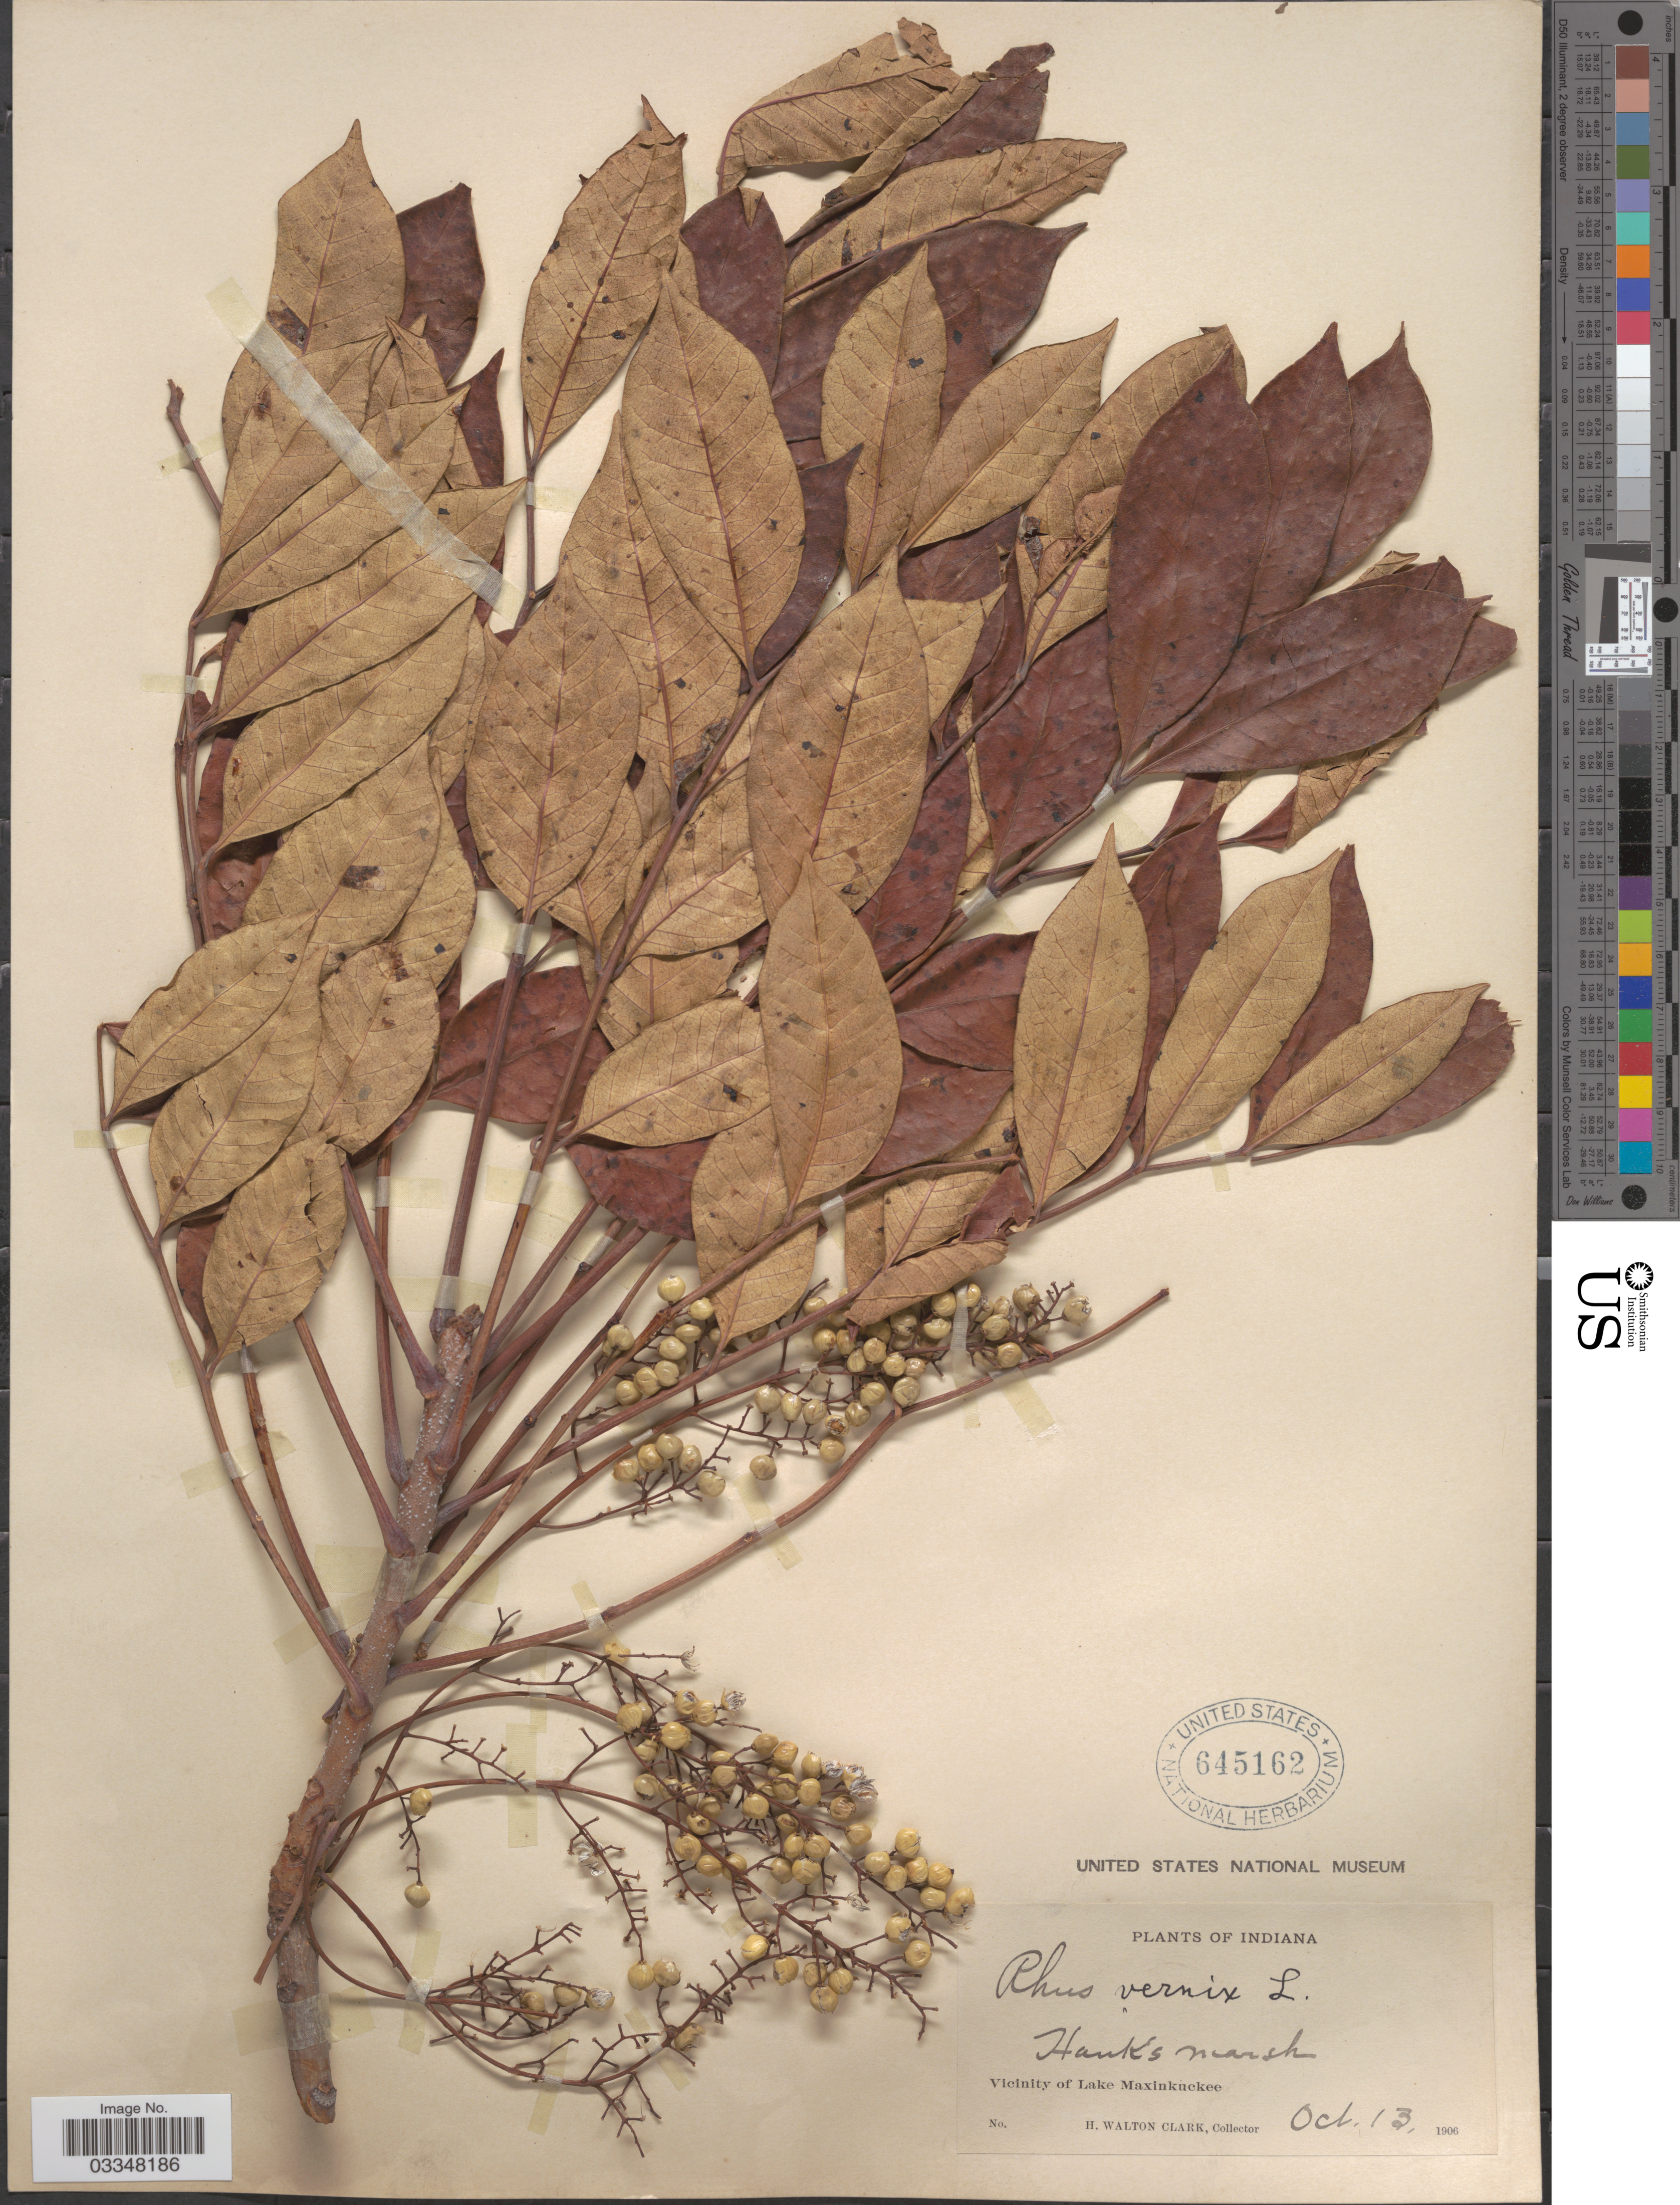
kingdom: Plantae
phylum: Tracheophyta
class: Magnoliopsida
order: Sapindales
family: Anacardiaceae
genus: Toxicodendron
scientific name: Toxicodendron vernix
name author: (L.) Kuntze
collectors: H. W. Clark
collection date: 1906-10-13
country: United States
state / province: Indiana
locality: Vicinity of Lake Maxinkuckee.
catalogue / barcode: US 645162